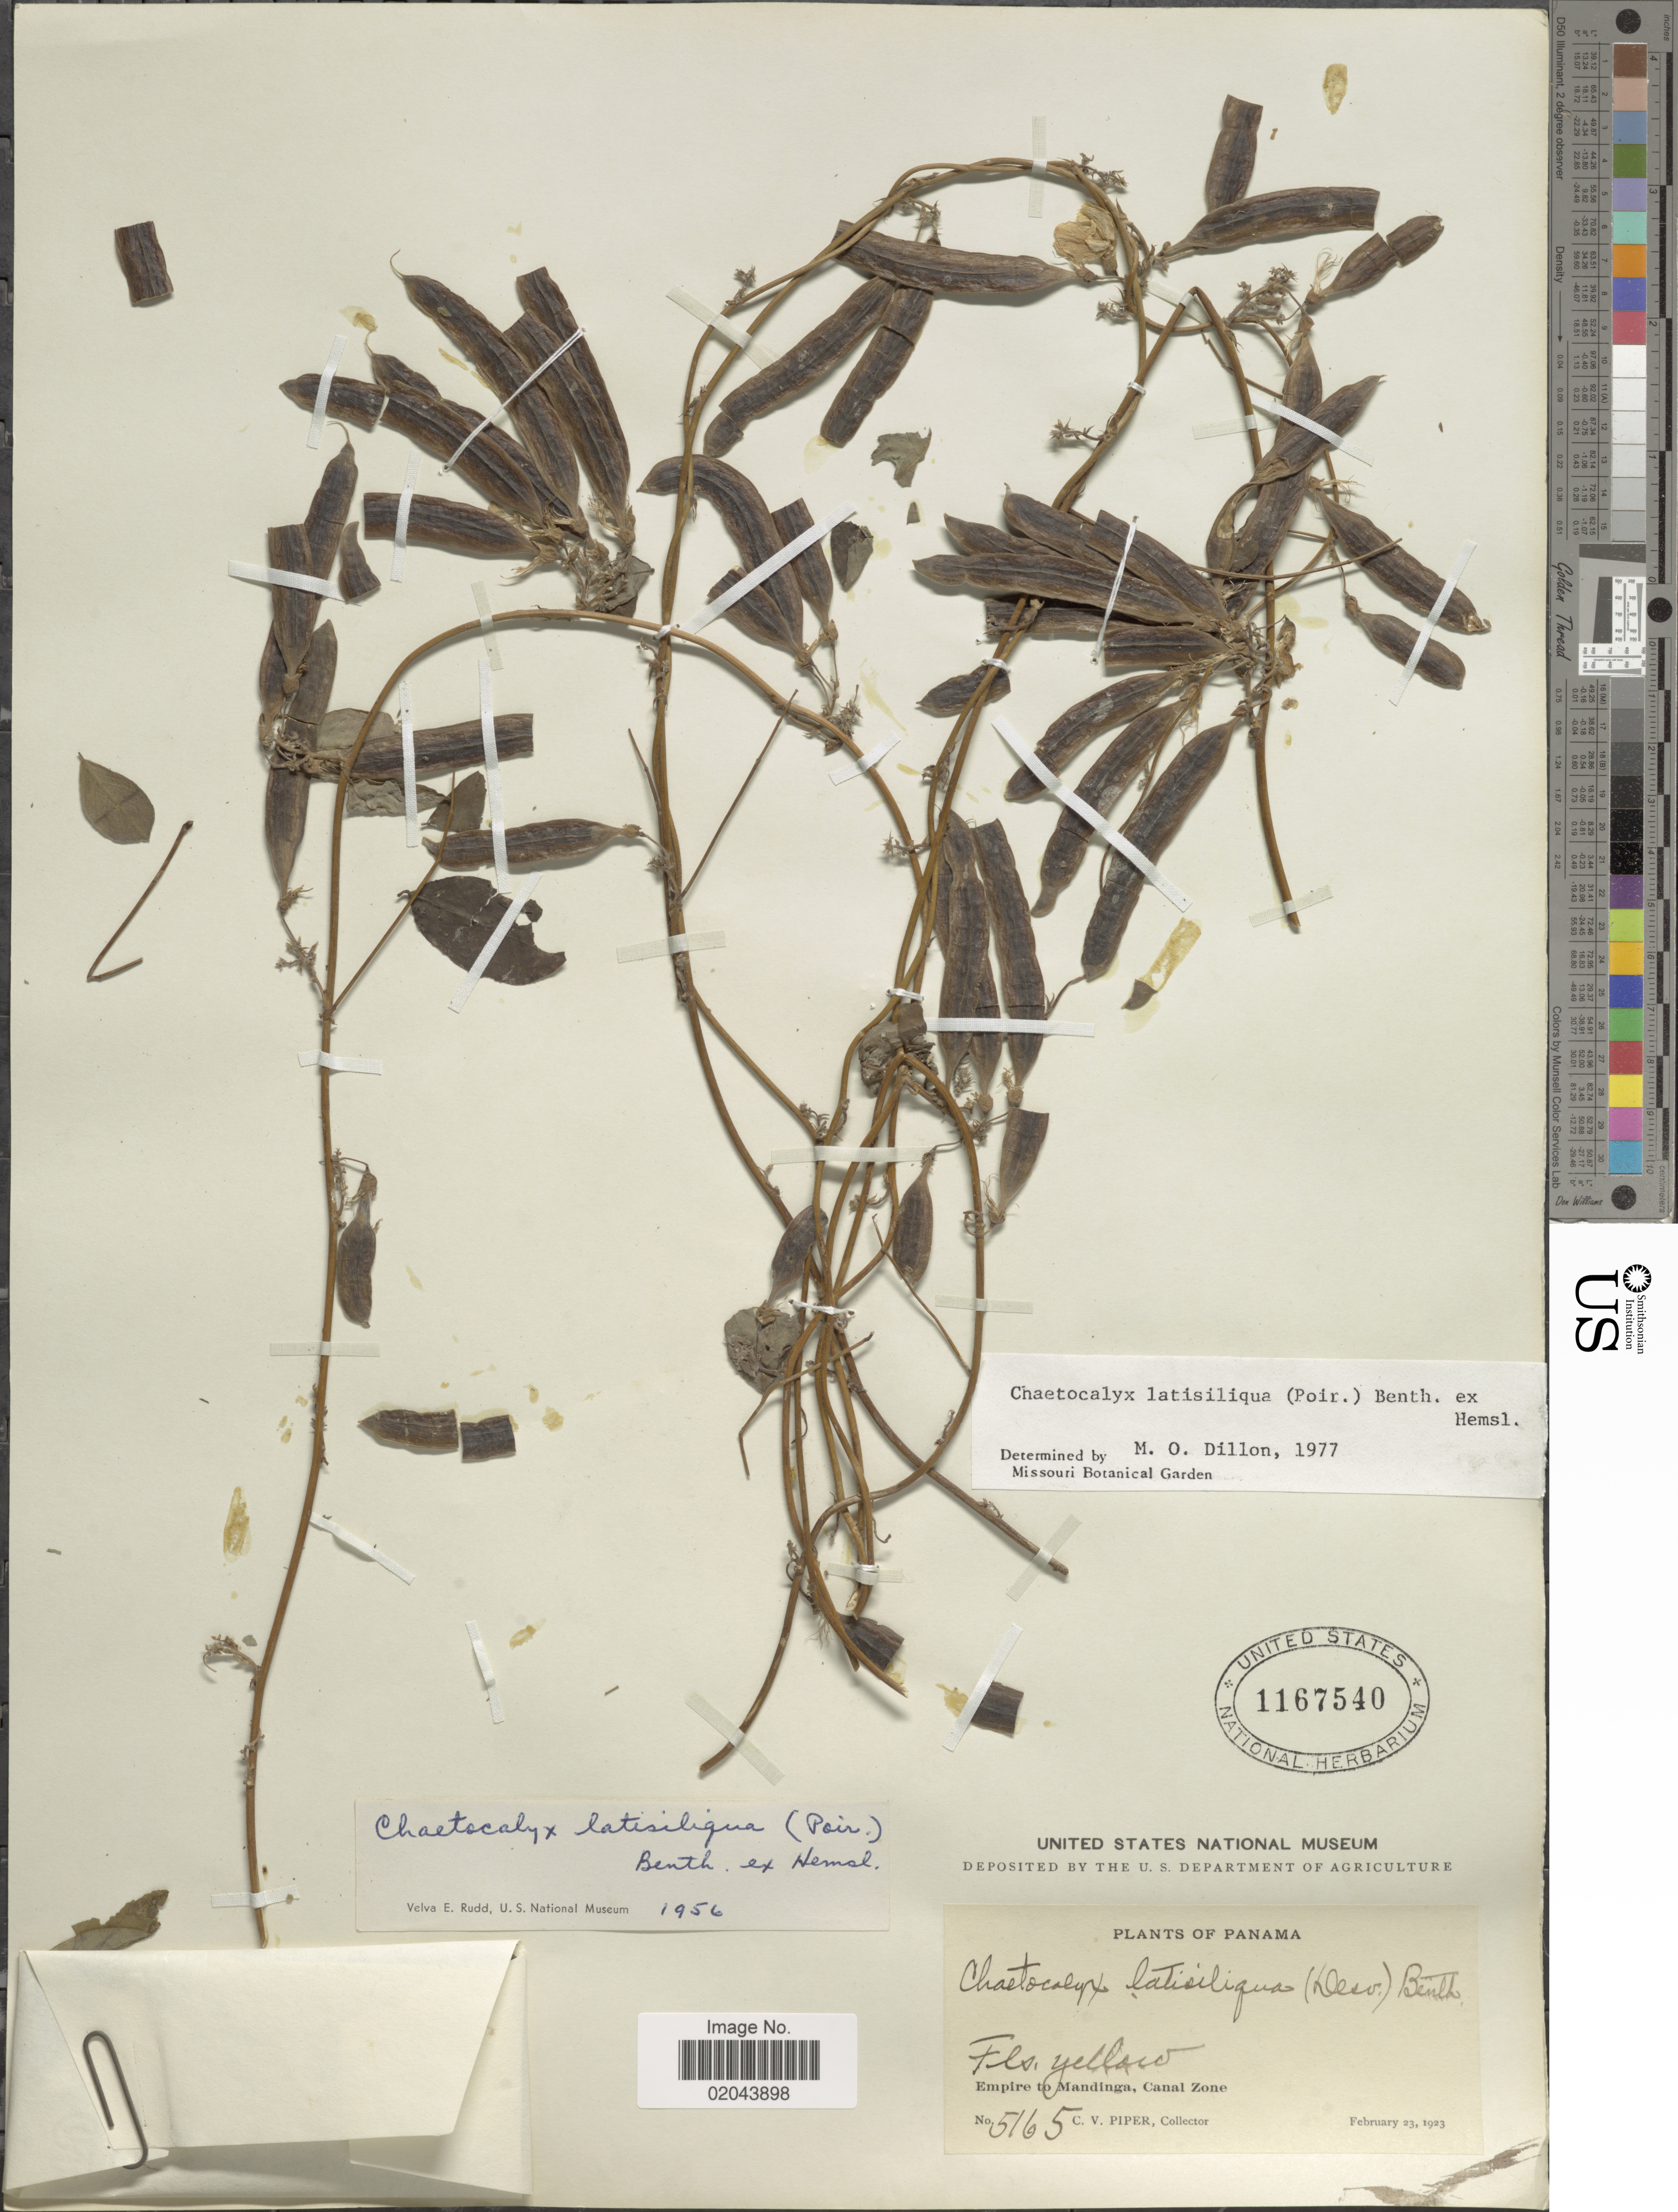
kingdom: Plantae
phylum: Tracheophyta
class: Magnoliopsida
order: Fabales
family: Fabaceae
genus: Chaetocalyx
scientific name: Chaetocalyx latisiliqua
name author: (Poir.) Benth. ex Hemsl.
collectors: C. V. Piper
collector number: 5165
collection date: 1923-02-23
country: Panama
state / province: Colón / Panamá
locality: Empire to Mandinga, Canal Zone.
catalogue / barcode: US 1167540